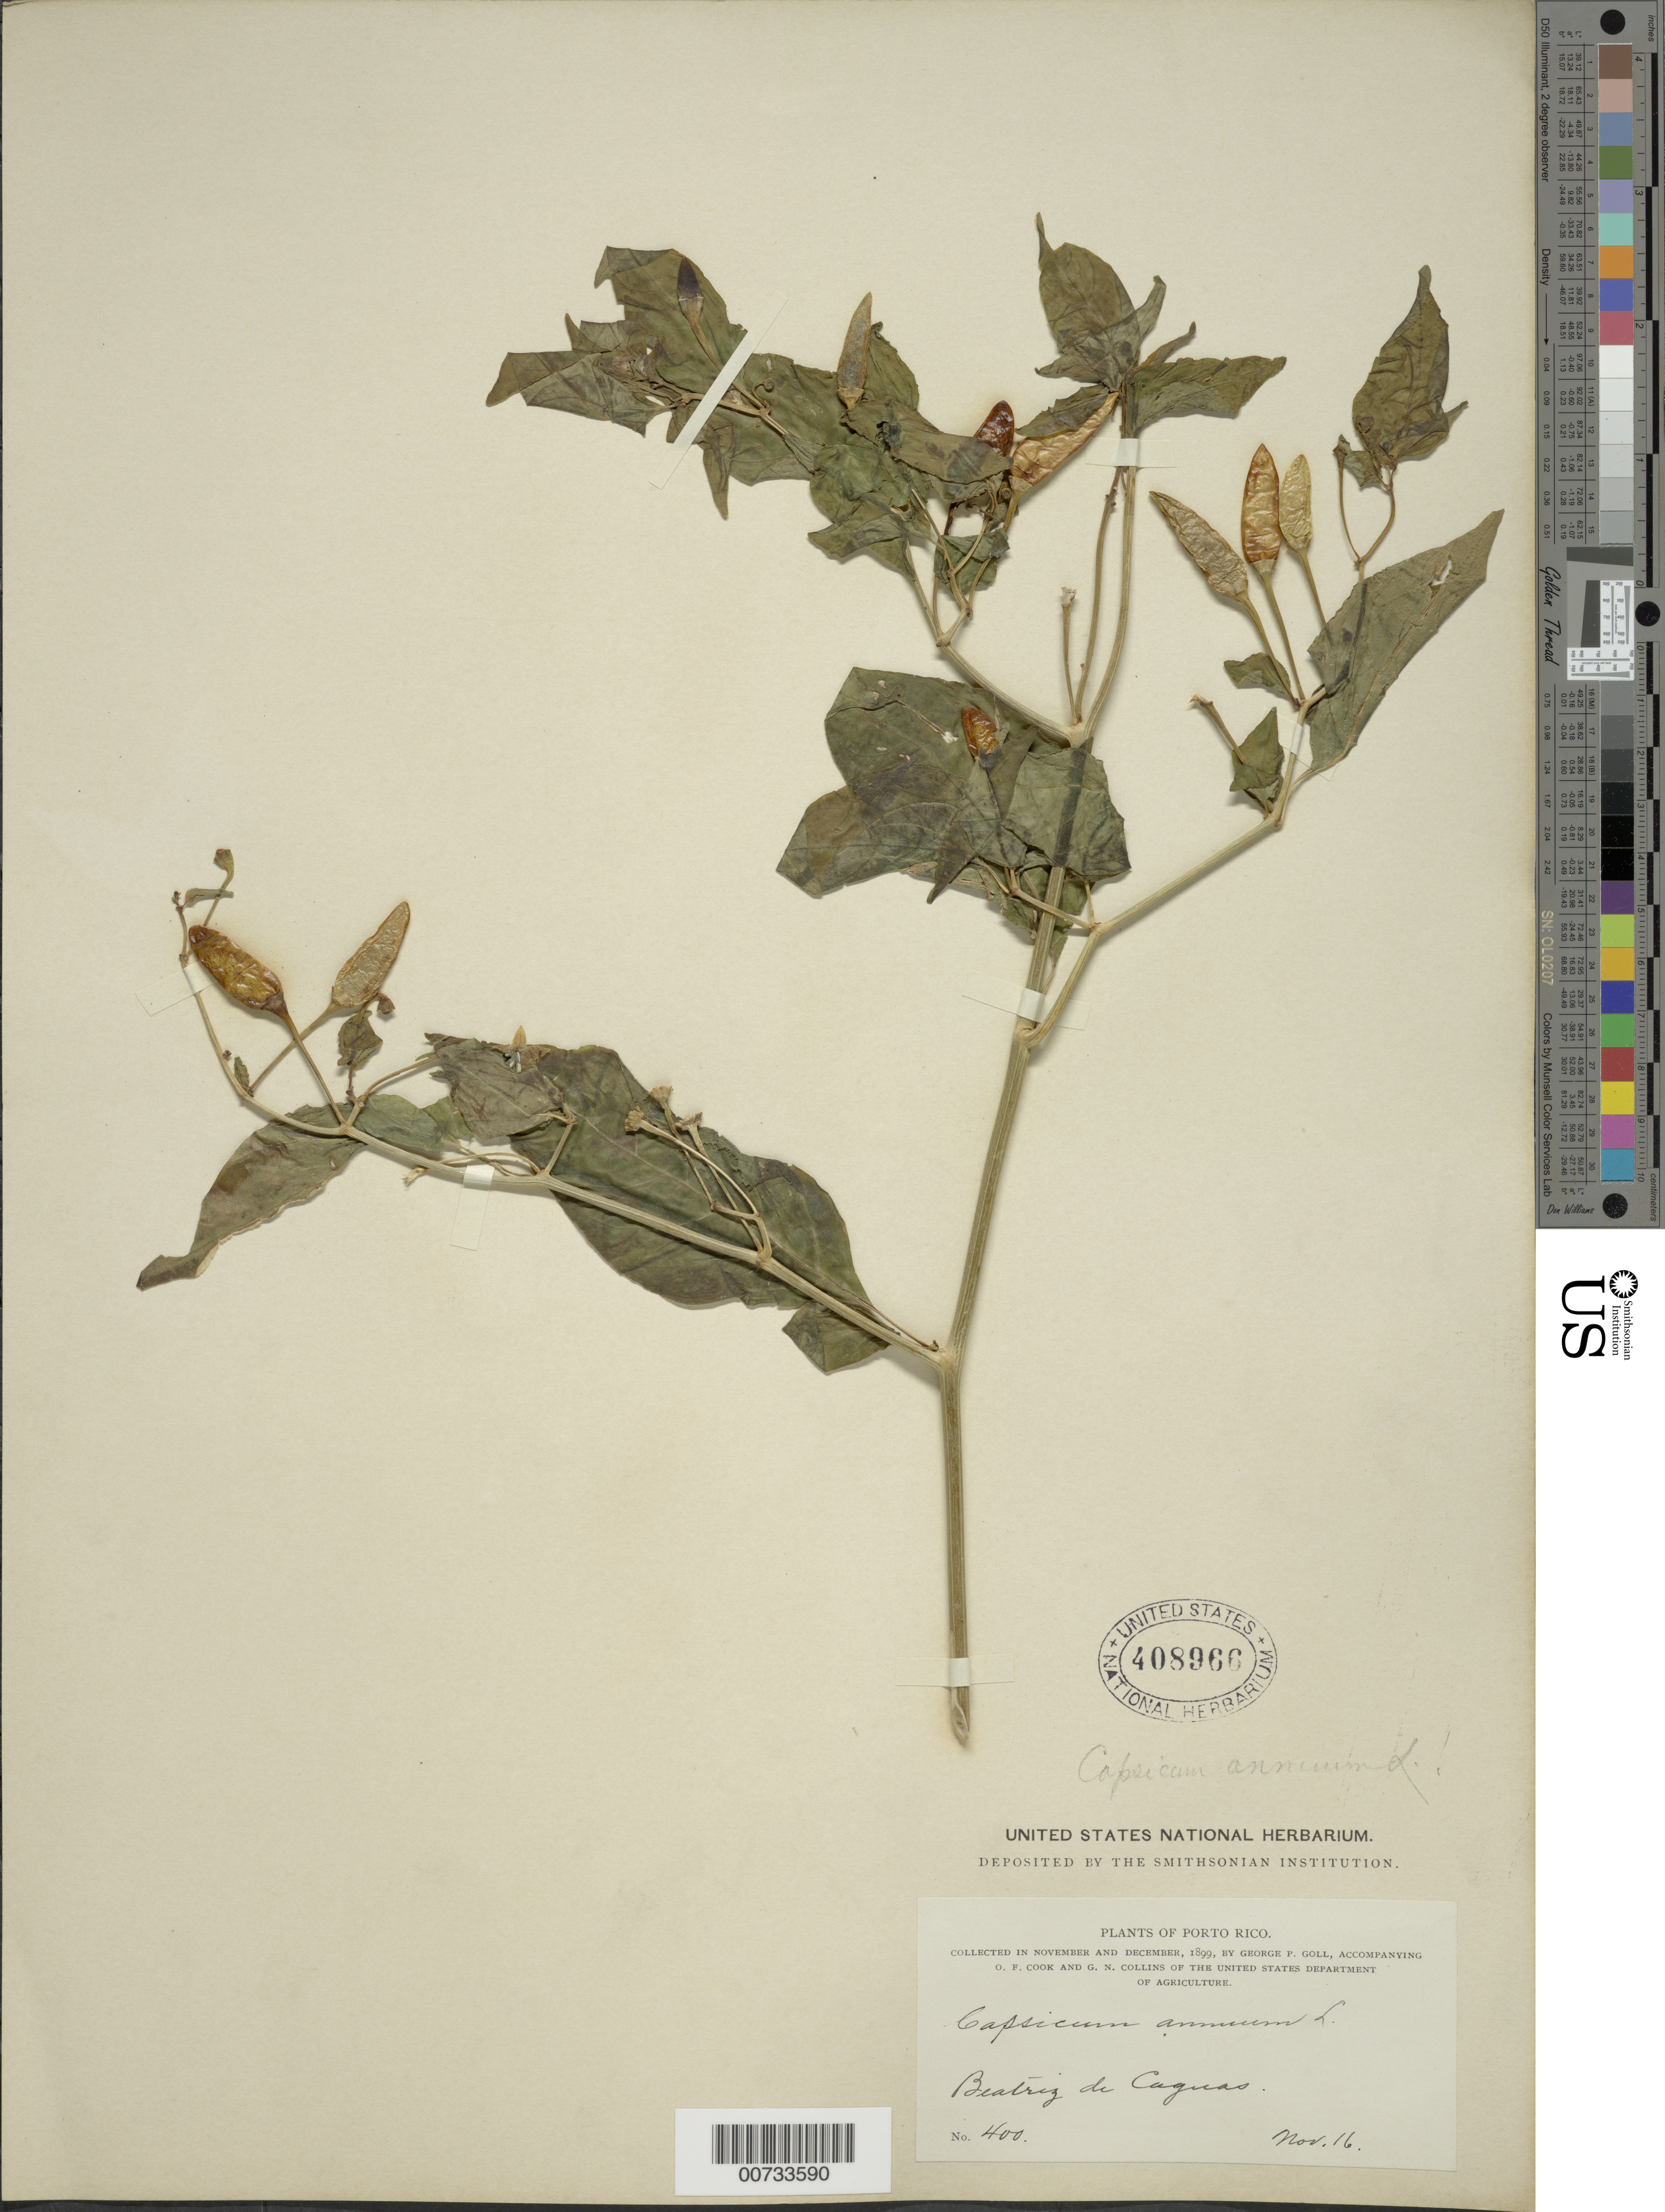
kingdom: Plantae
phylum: Tracheophyta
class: Magnoliopsida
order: Solanales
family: Solanaceae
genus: Capsicum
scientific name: Capsicum annuum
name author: L.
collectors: G. Goll, O. F. Cook & G. N. Collins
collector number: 400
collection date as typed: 16 Nov 1899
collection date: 1899-11-16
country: Puerto Rico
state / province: Caguas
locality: Beatriz de Caguas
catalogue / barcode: US 408966